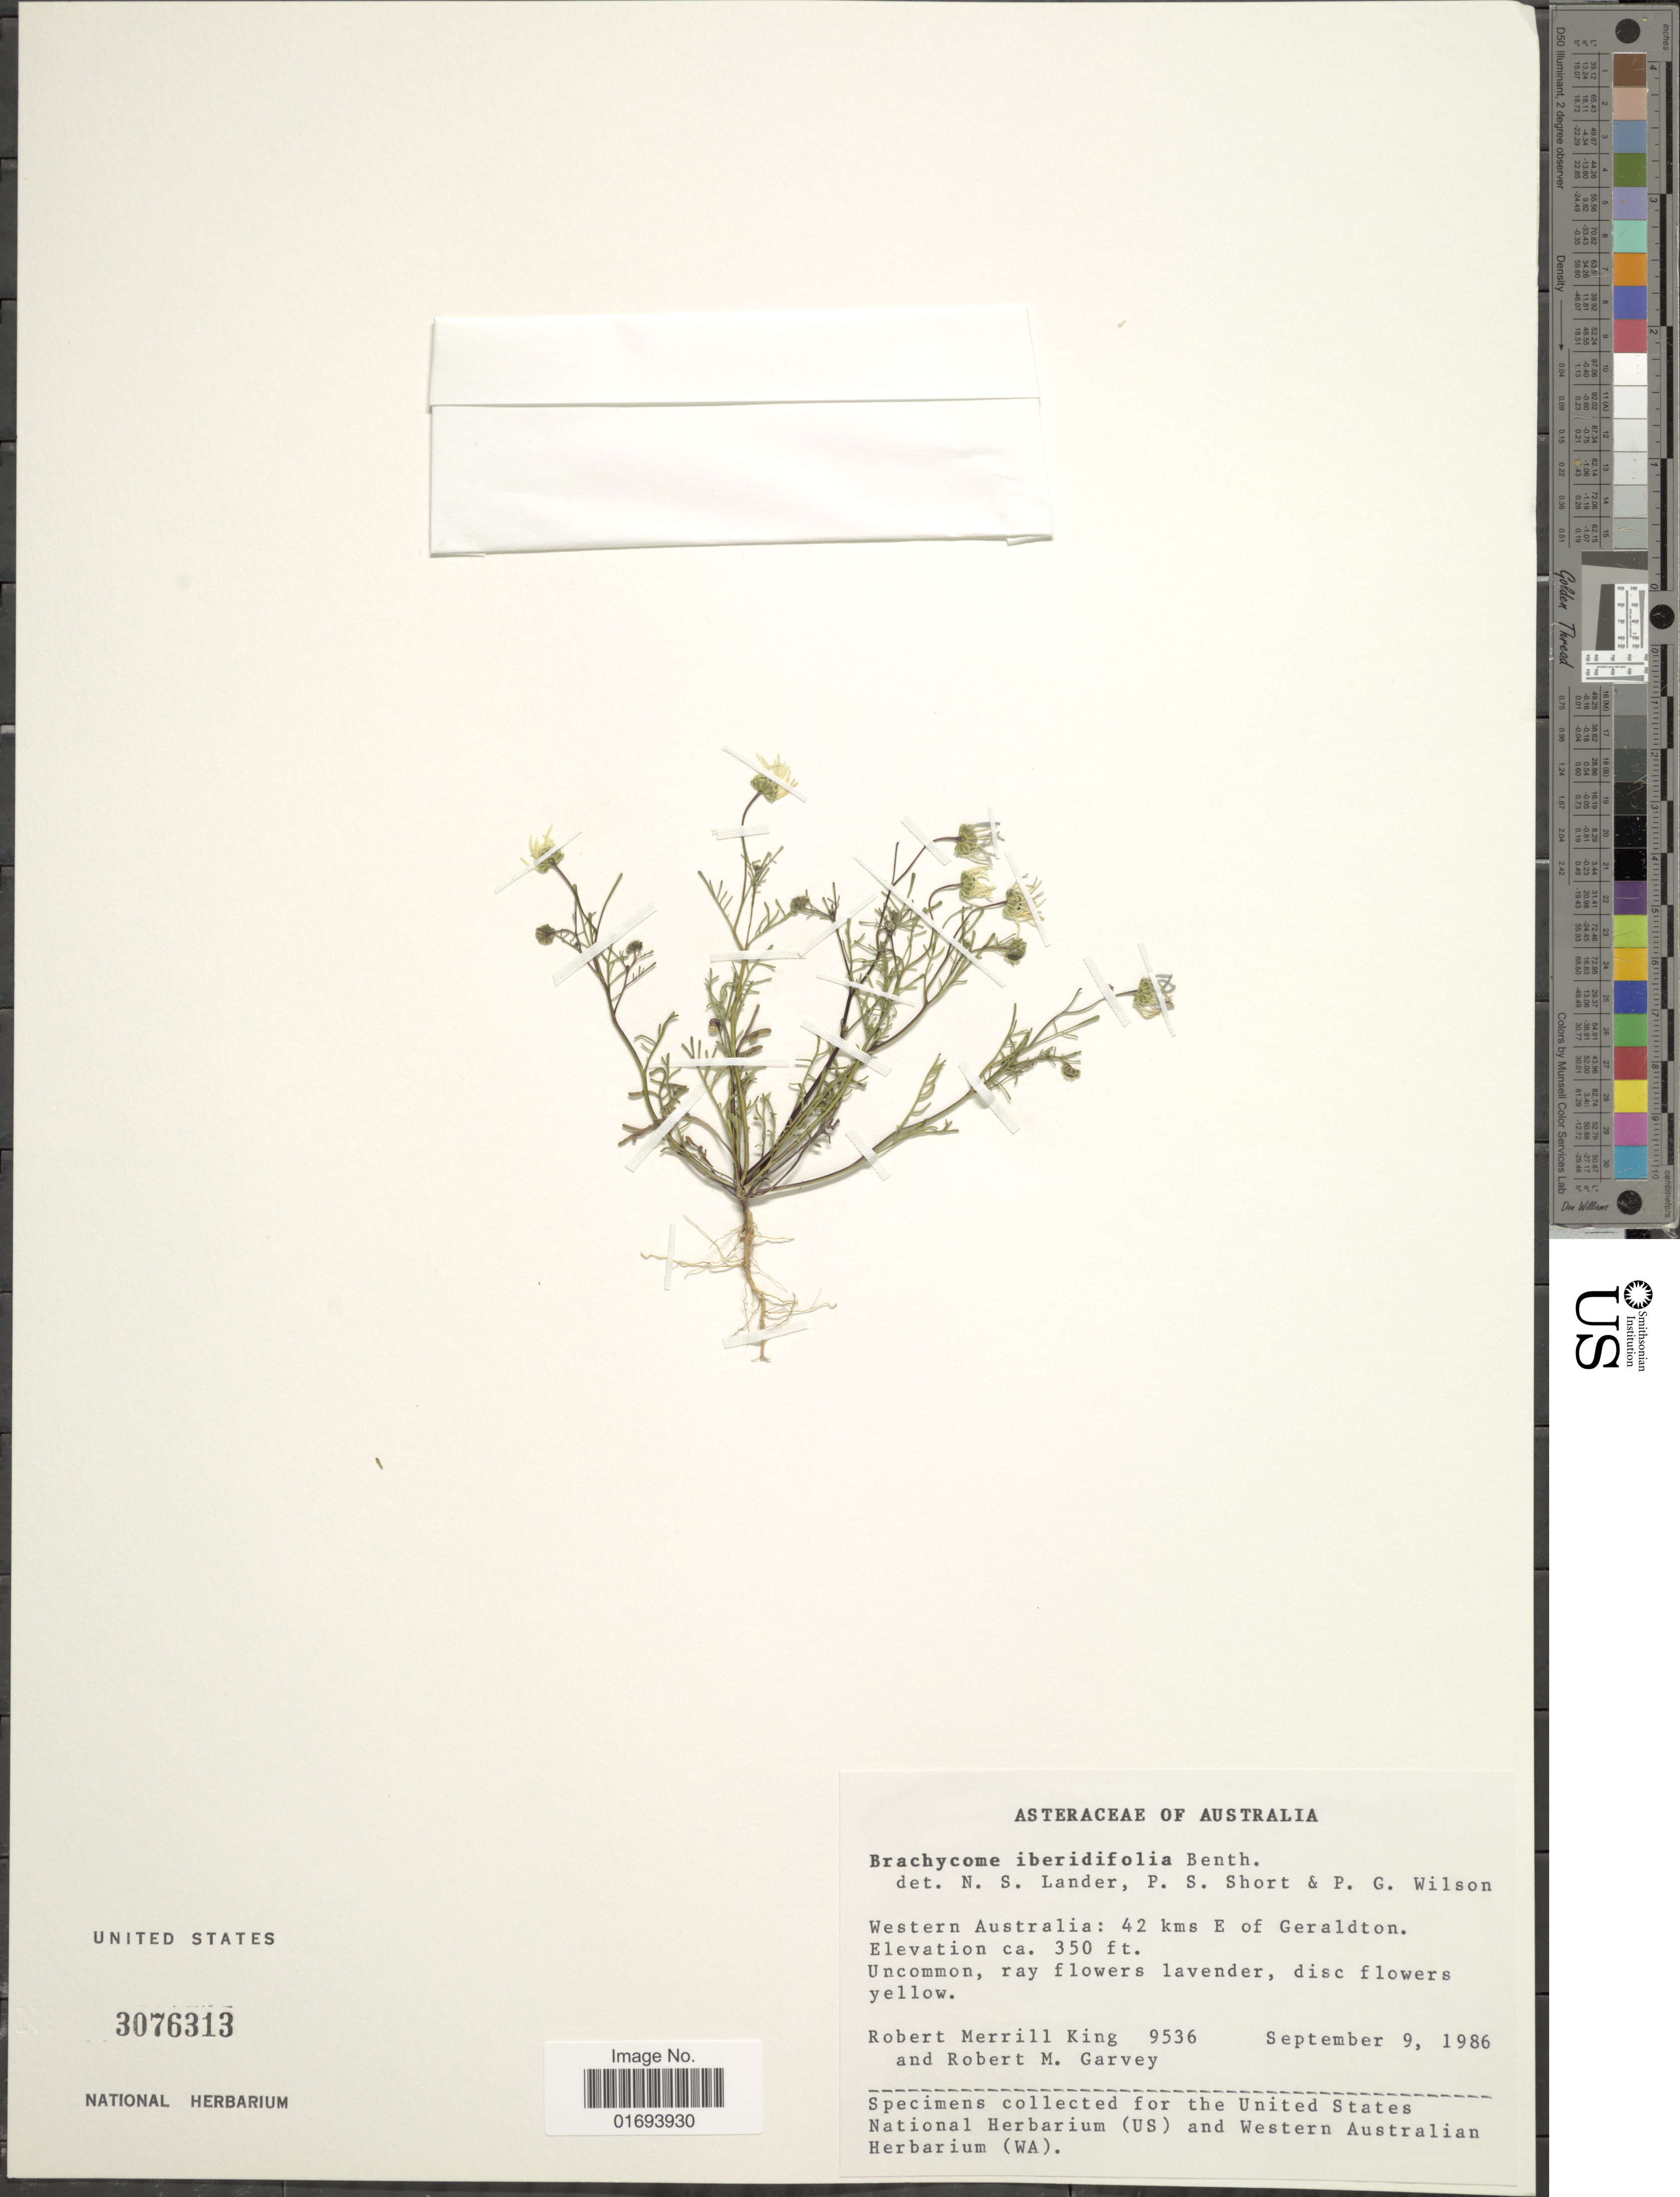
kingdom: Plantae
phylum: Tracheophyta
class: Magnoliopsida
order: Asterales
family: Asteraceae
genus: Brachyscome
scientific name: Brachyscome iberidifolia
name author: Benth.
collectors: R. M. King & R. Garvey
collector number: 9536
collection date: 1986-09-09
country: Australia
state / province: Western Australia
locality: Western Australia: 42 kms E of Geraldton.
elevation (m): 107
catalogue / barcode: US 3076313